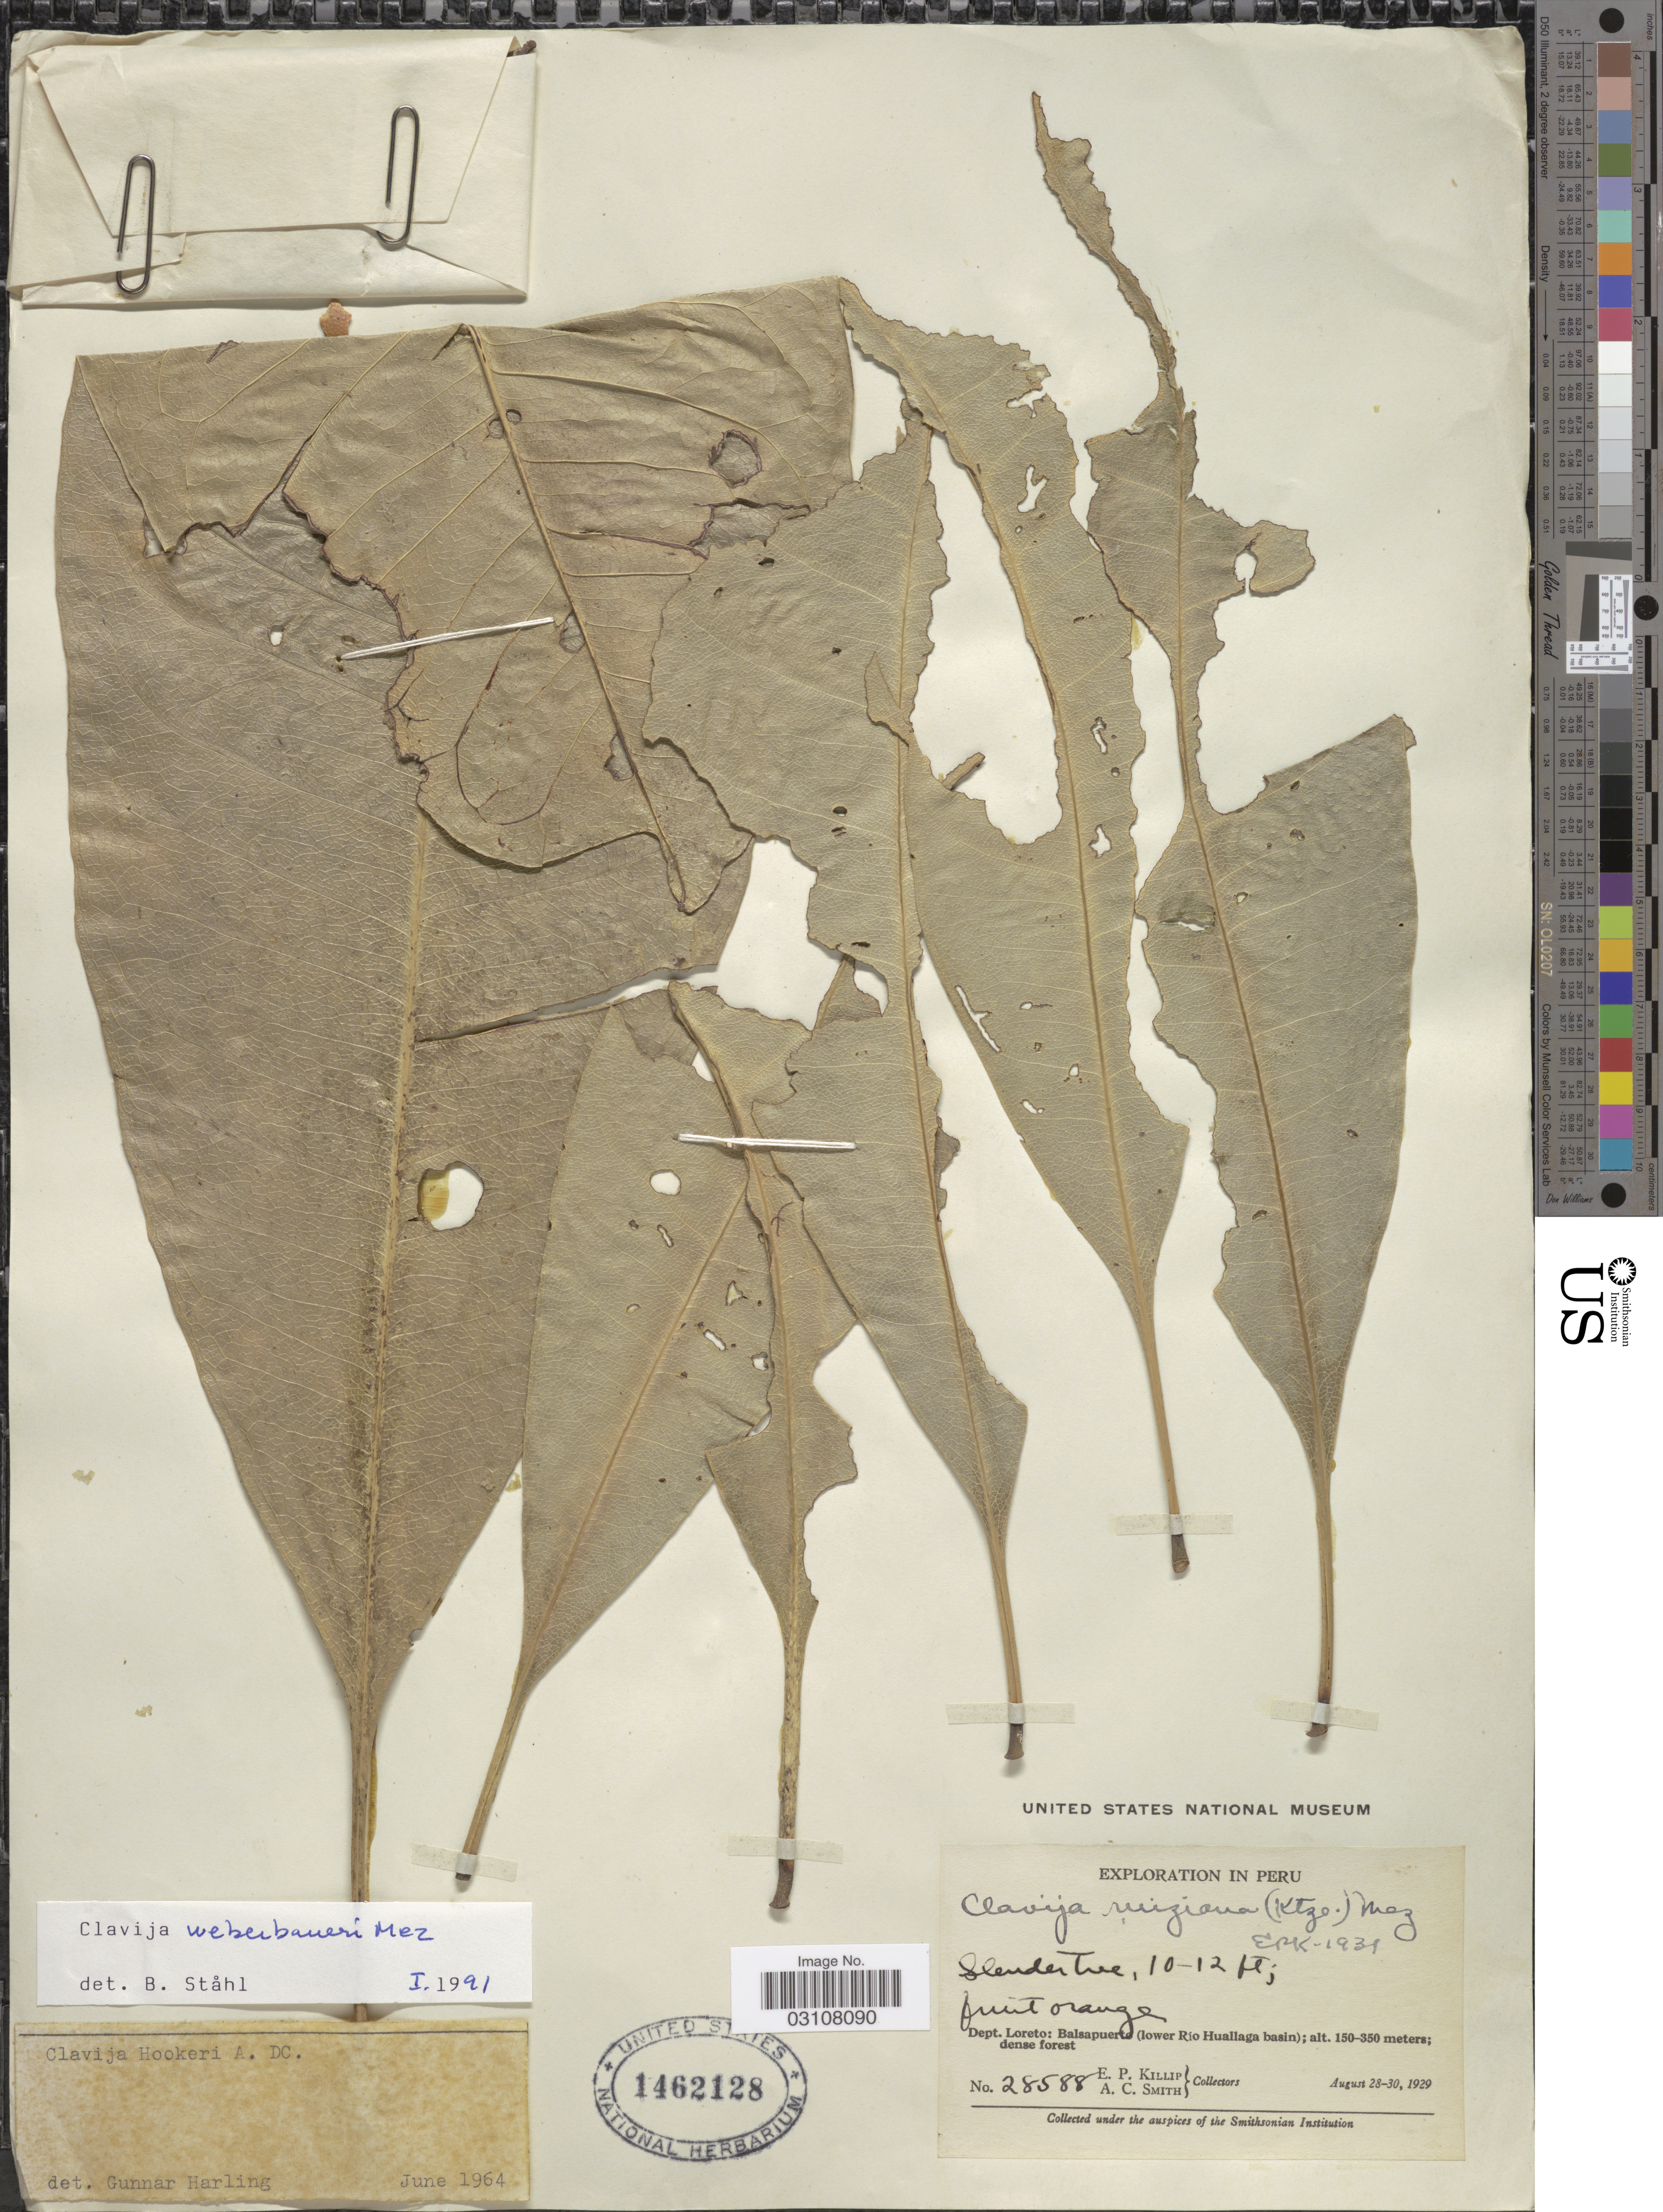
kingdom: Plantae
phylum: Tracheophyta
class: Magnoliopsida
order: Ericales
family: Primulaceae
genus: Clavija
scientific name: Clavija weberbaueri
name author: Mez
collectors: E. P. Killip & A. C. Smith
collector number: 28588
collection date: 1929-08-28/1929-08-30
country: Peru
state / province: Loreto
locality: Dept. Loreto: Balsapuerto (lower Río Huallaga basin).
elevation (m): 150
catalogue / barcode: US 1462128